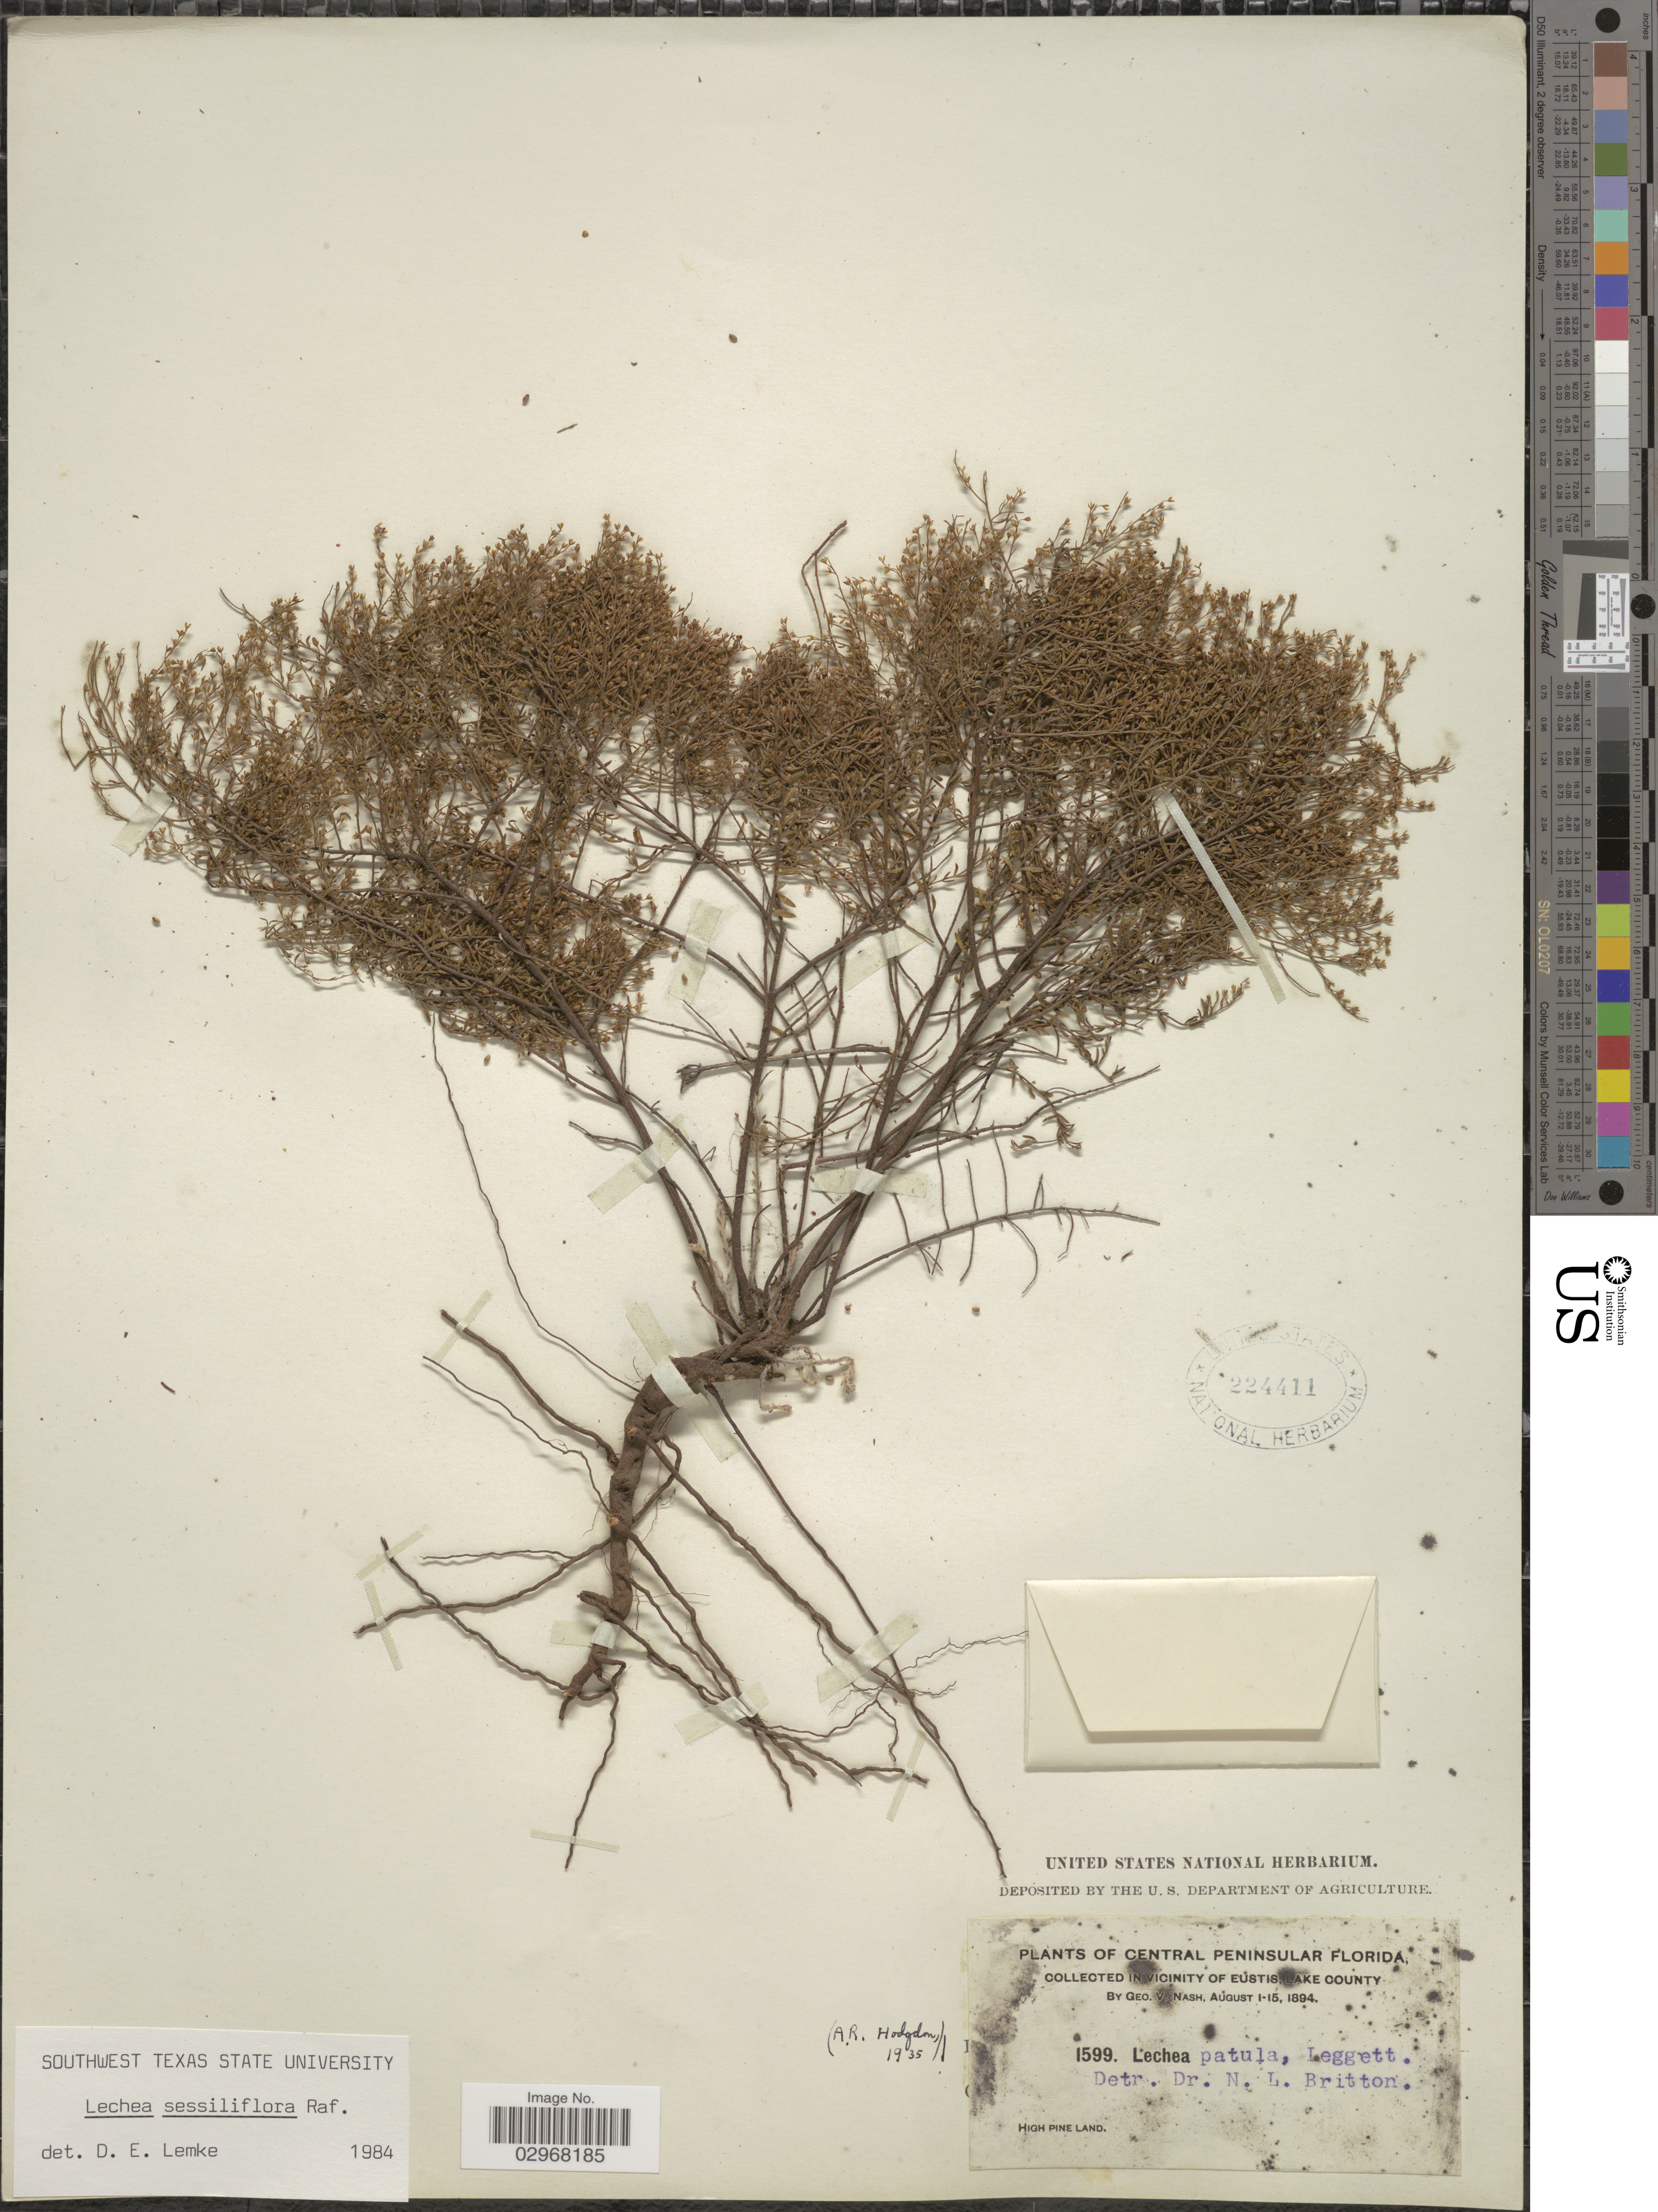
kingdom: Plantae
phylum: Tracheophyta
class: Magnoliopsida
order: Malvales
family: Cistaceae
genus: Lechea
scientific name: Lechea sessiliflora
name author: Raf.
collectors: G. V. Nash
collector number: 1599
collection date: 1894-08-01/1894-08-15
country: United States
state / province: Florida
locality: Central, Peninsular Florida. In vicinity of Eustis, Lake County. High Pine Land.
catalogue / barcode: US 224411